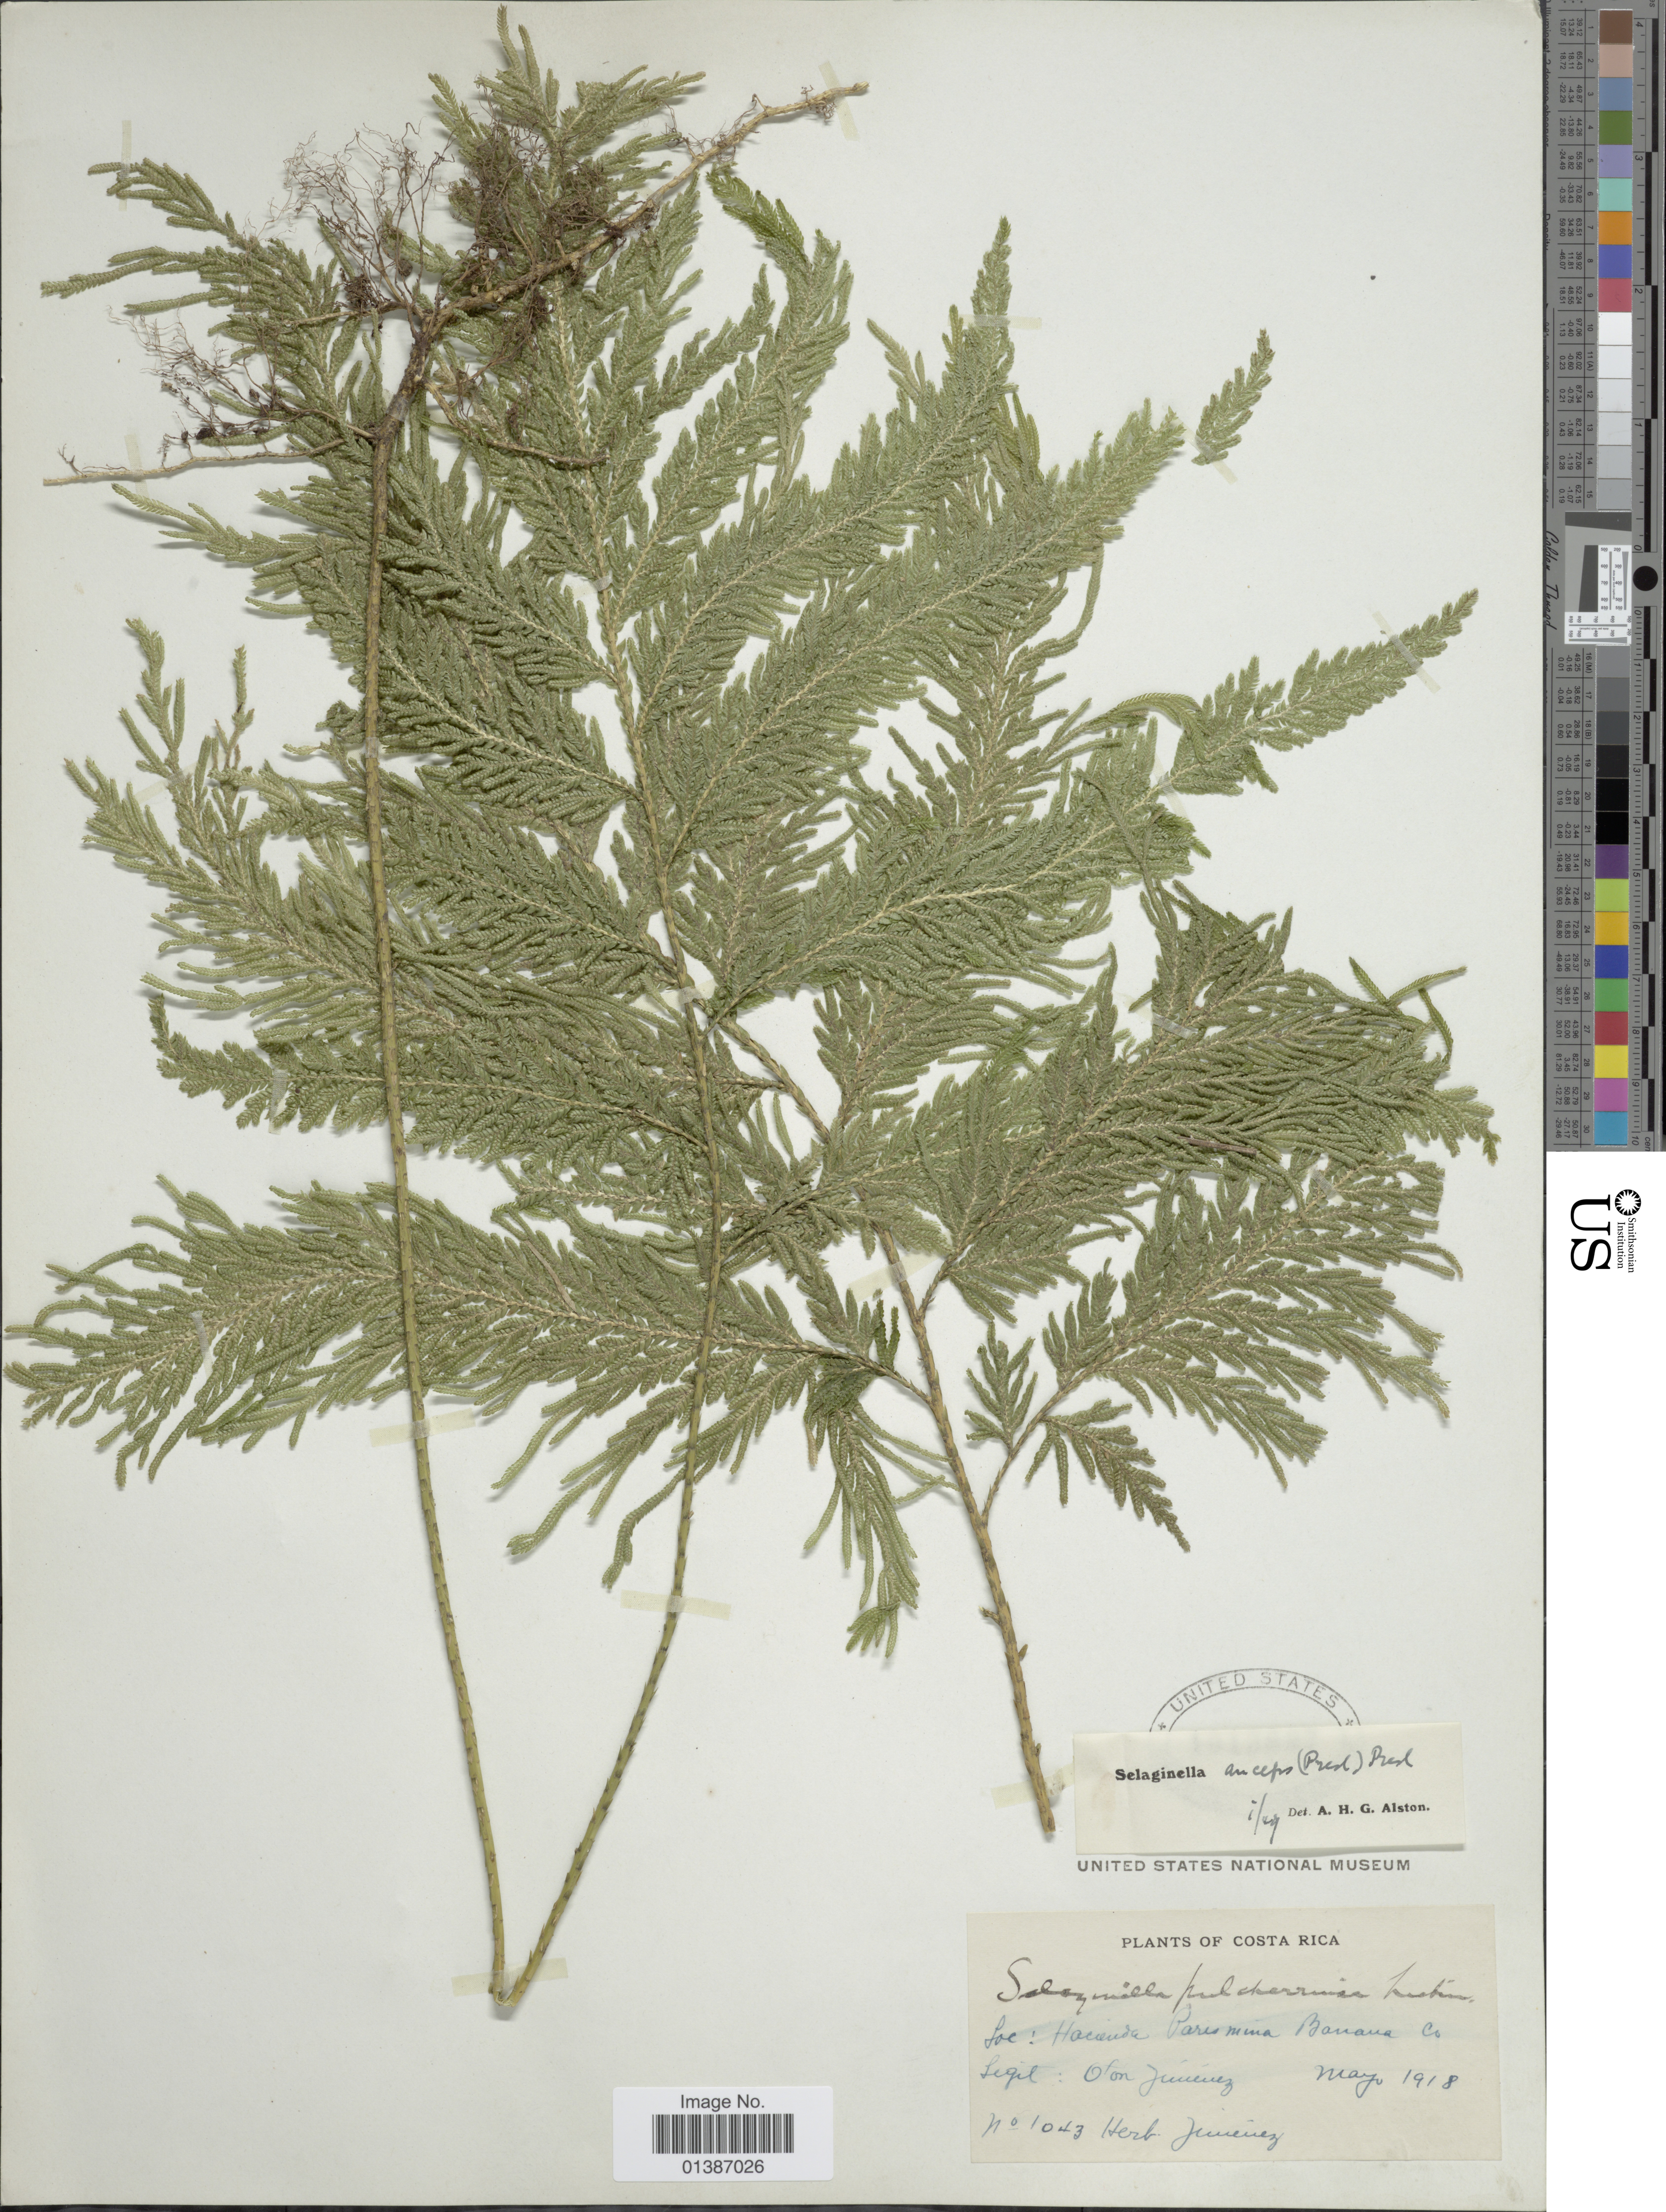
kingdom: Plantae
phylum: Tracheophyta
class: Lycopodiopsida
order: Selaginellales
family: Selaginellaceae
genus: Selaginella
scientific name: Selaginella anceps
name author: (C. Presl)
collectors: O. Jimenez L.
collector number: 1043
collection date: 1918-05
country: Costa Rica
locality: Hacienda Parismina, Banana Co.